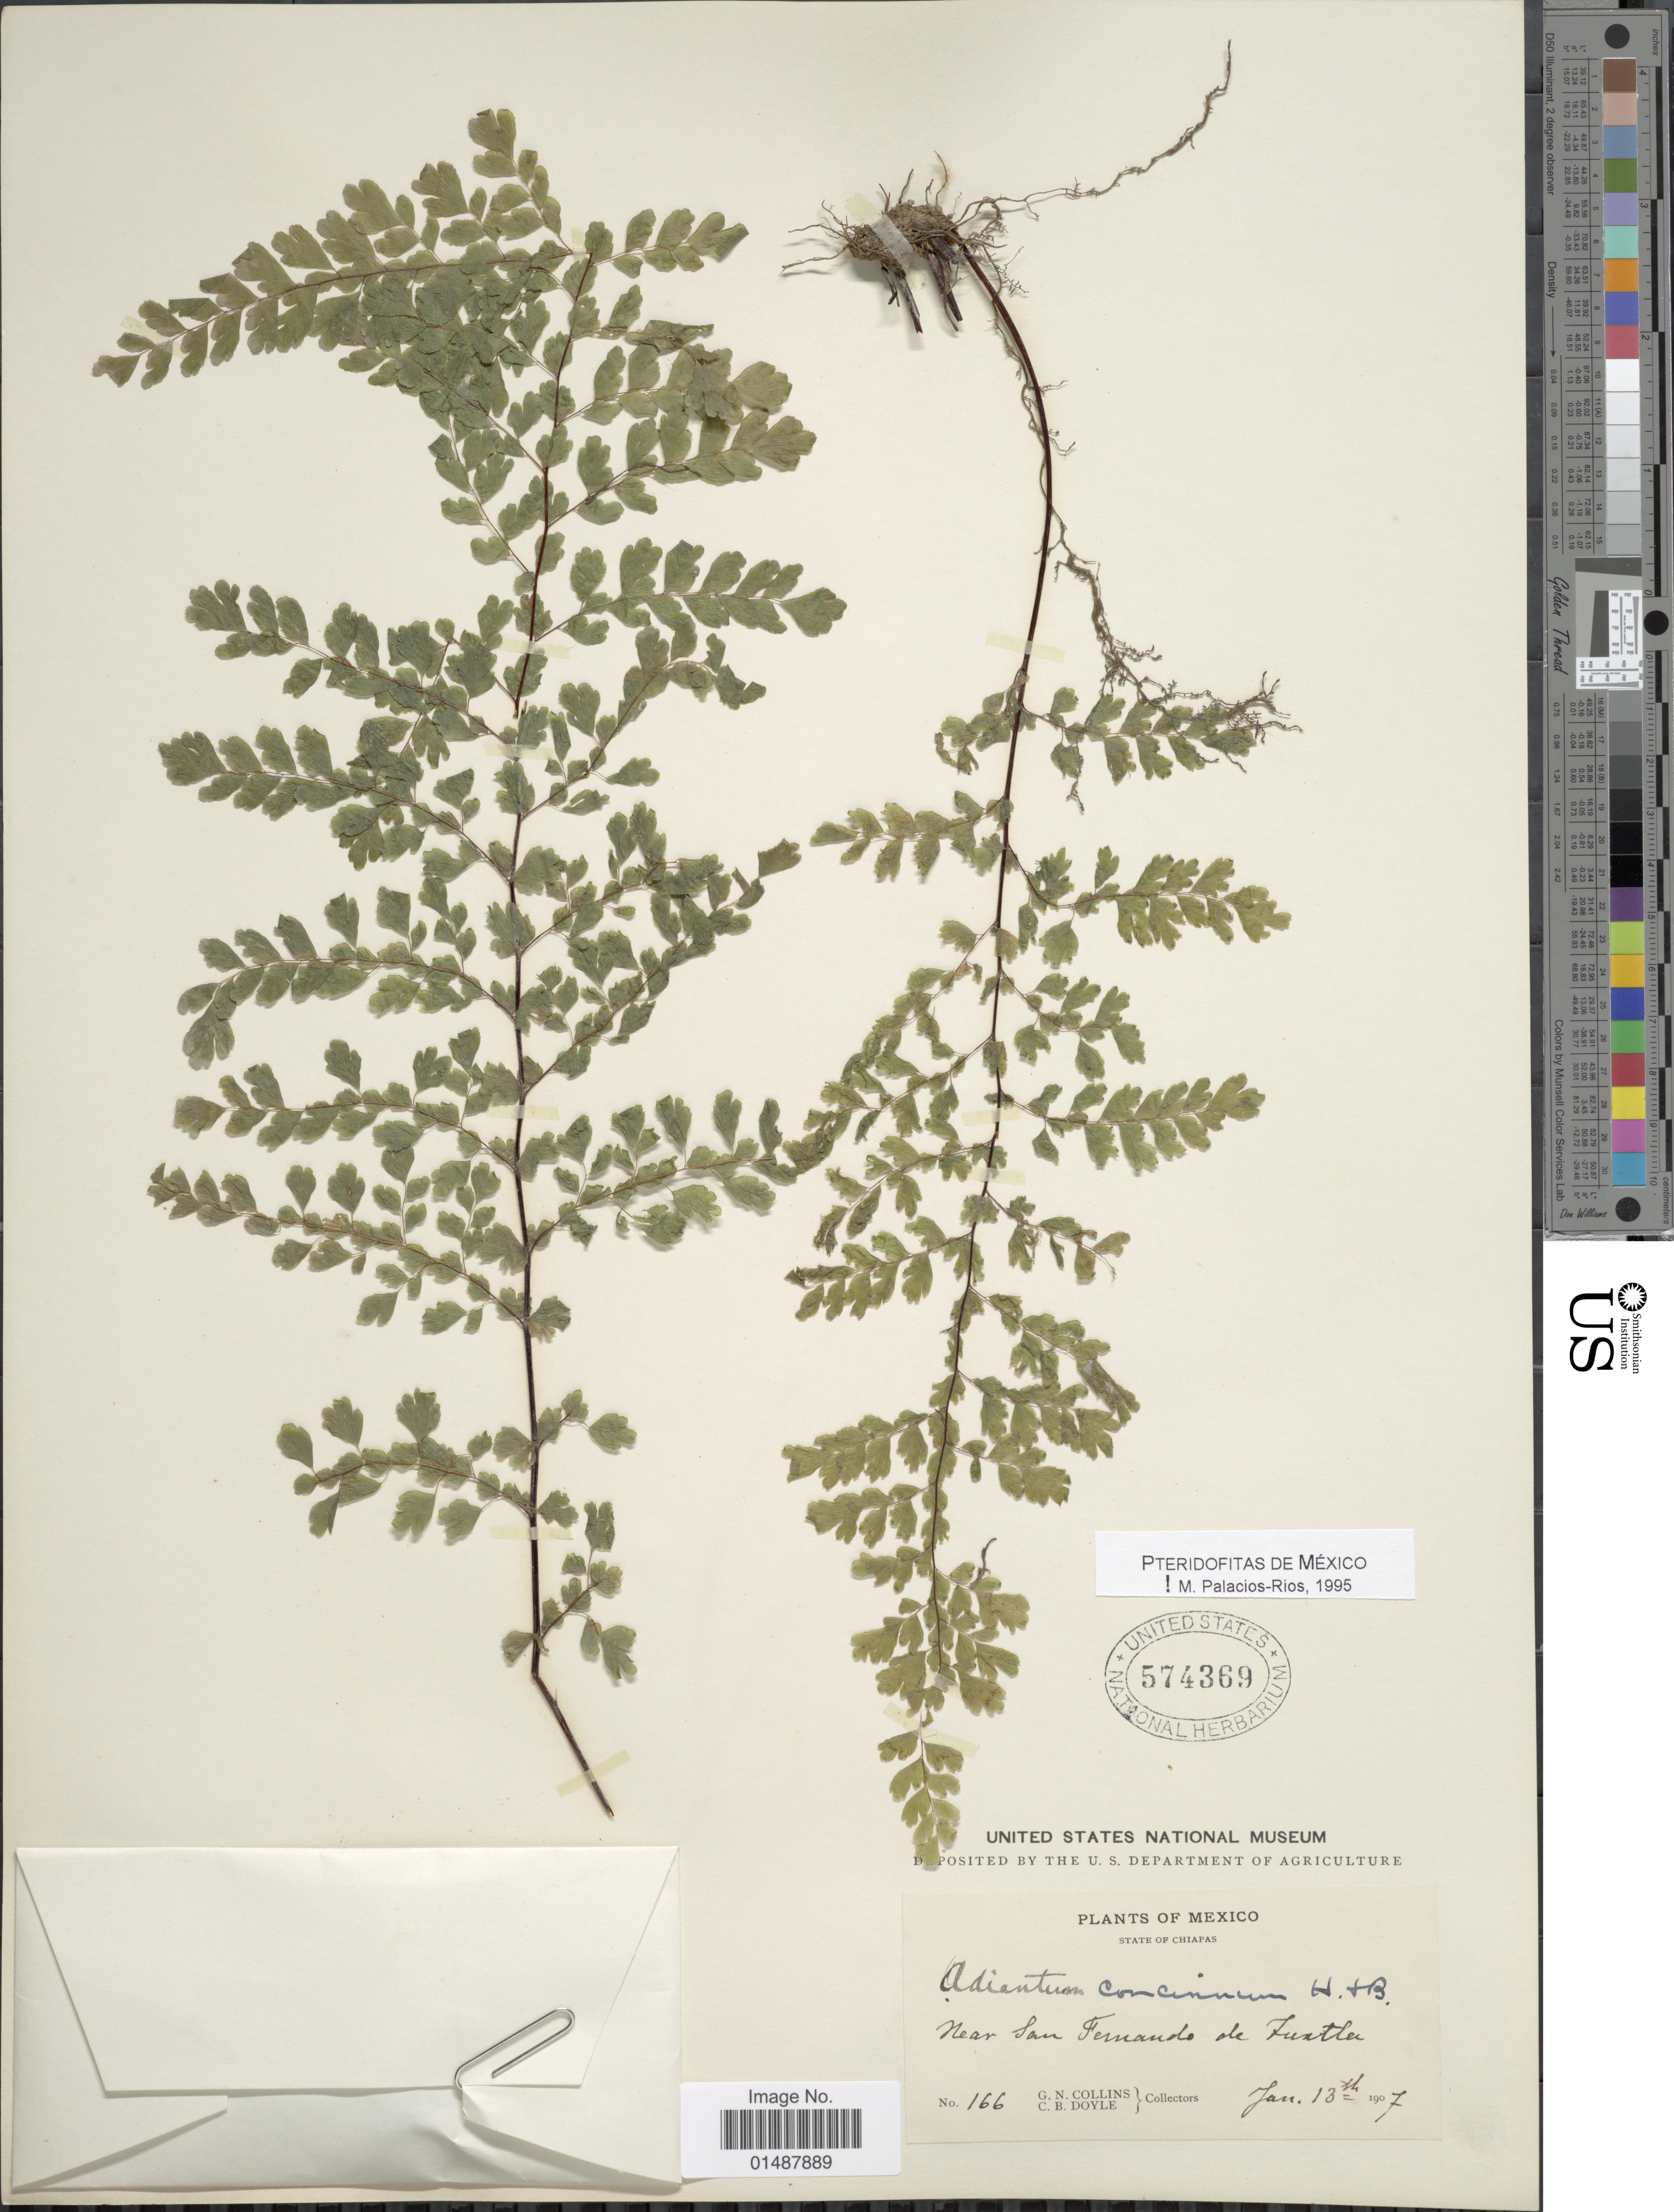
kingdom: Plantae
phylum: Tracheophyta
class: Polypodiopsida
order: Polypodiales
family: Pteridaceae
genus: Adiantum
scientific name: Adiantum concinnum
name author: Humb. & Bonpl. ex Willd.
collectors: G. Collins & C. Doyle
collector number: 166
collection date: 1907-01-13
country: Mexico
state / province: Chiapas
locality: Near San Fernando de Tuxtla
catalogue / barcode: US 574369